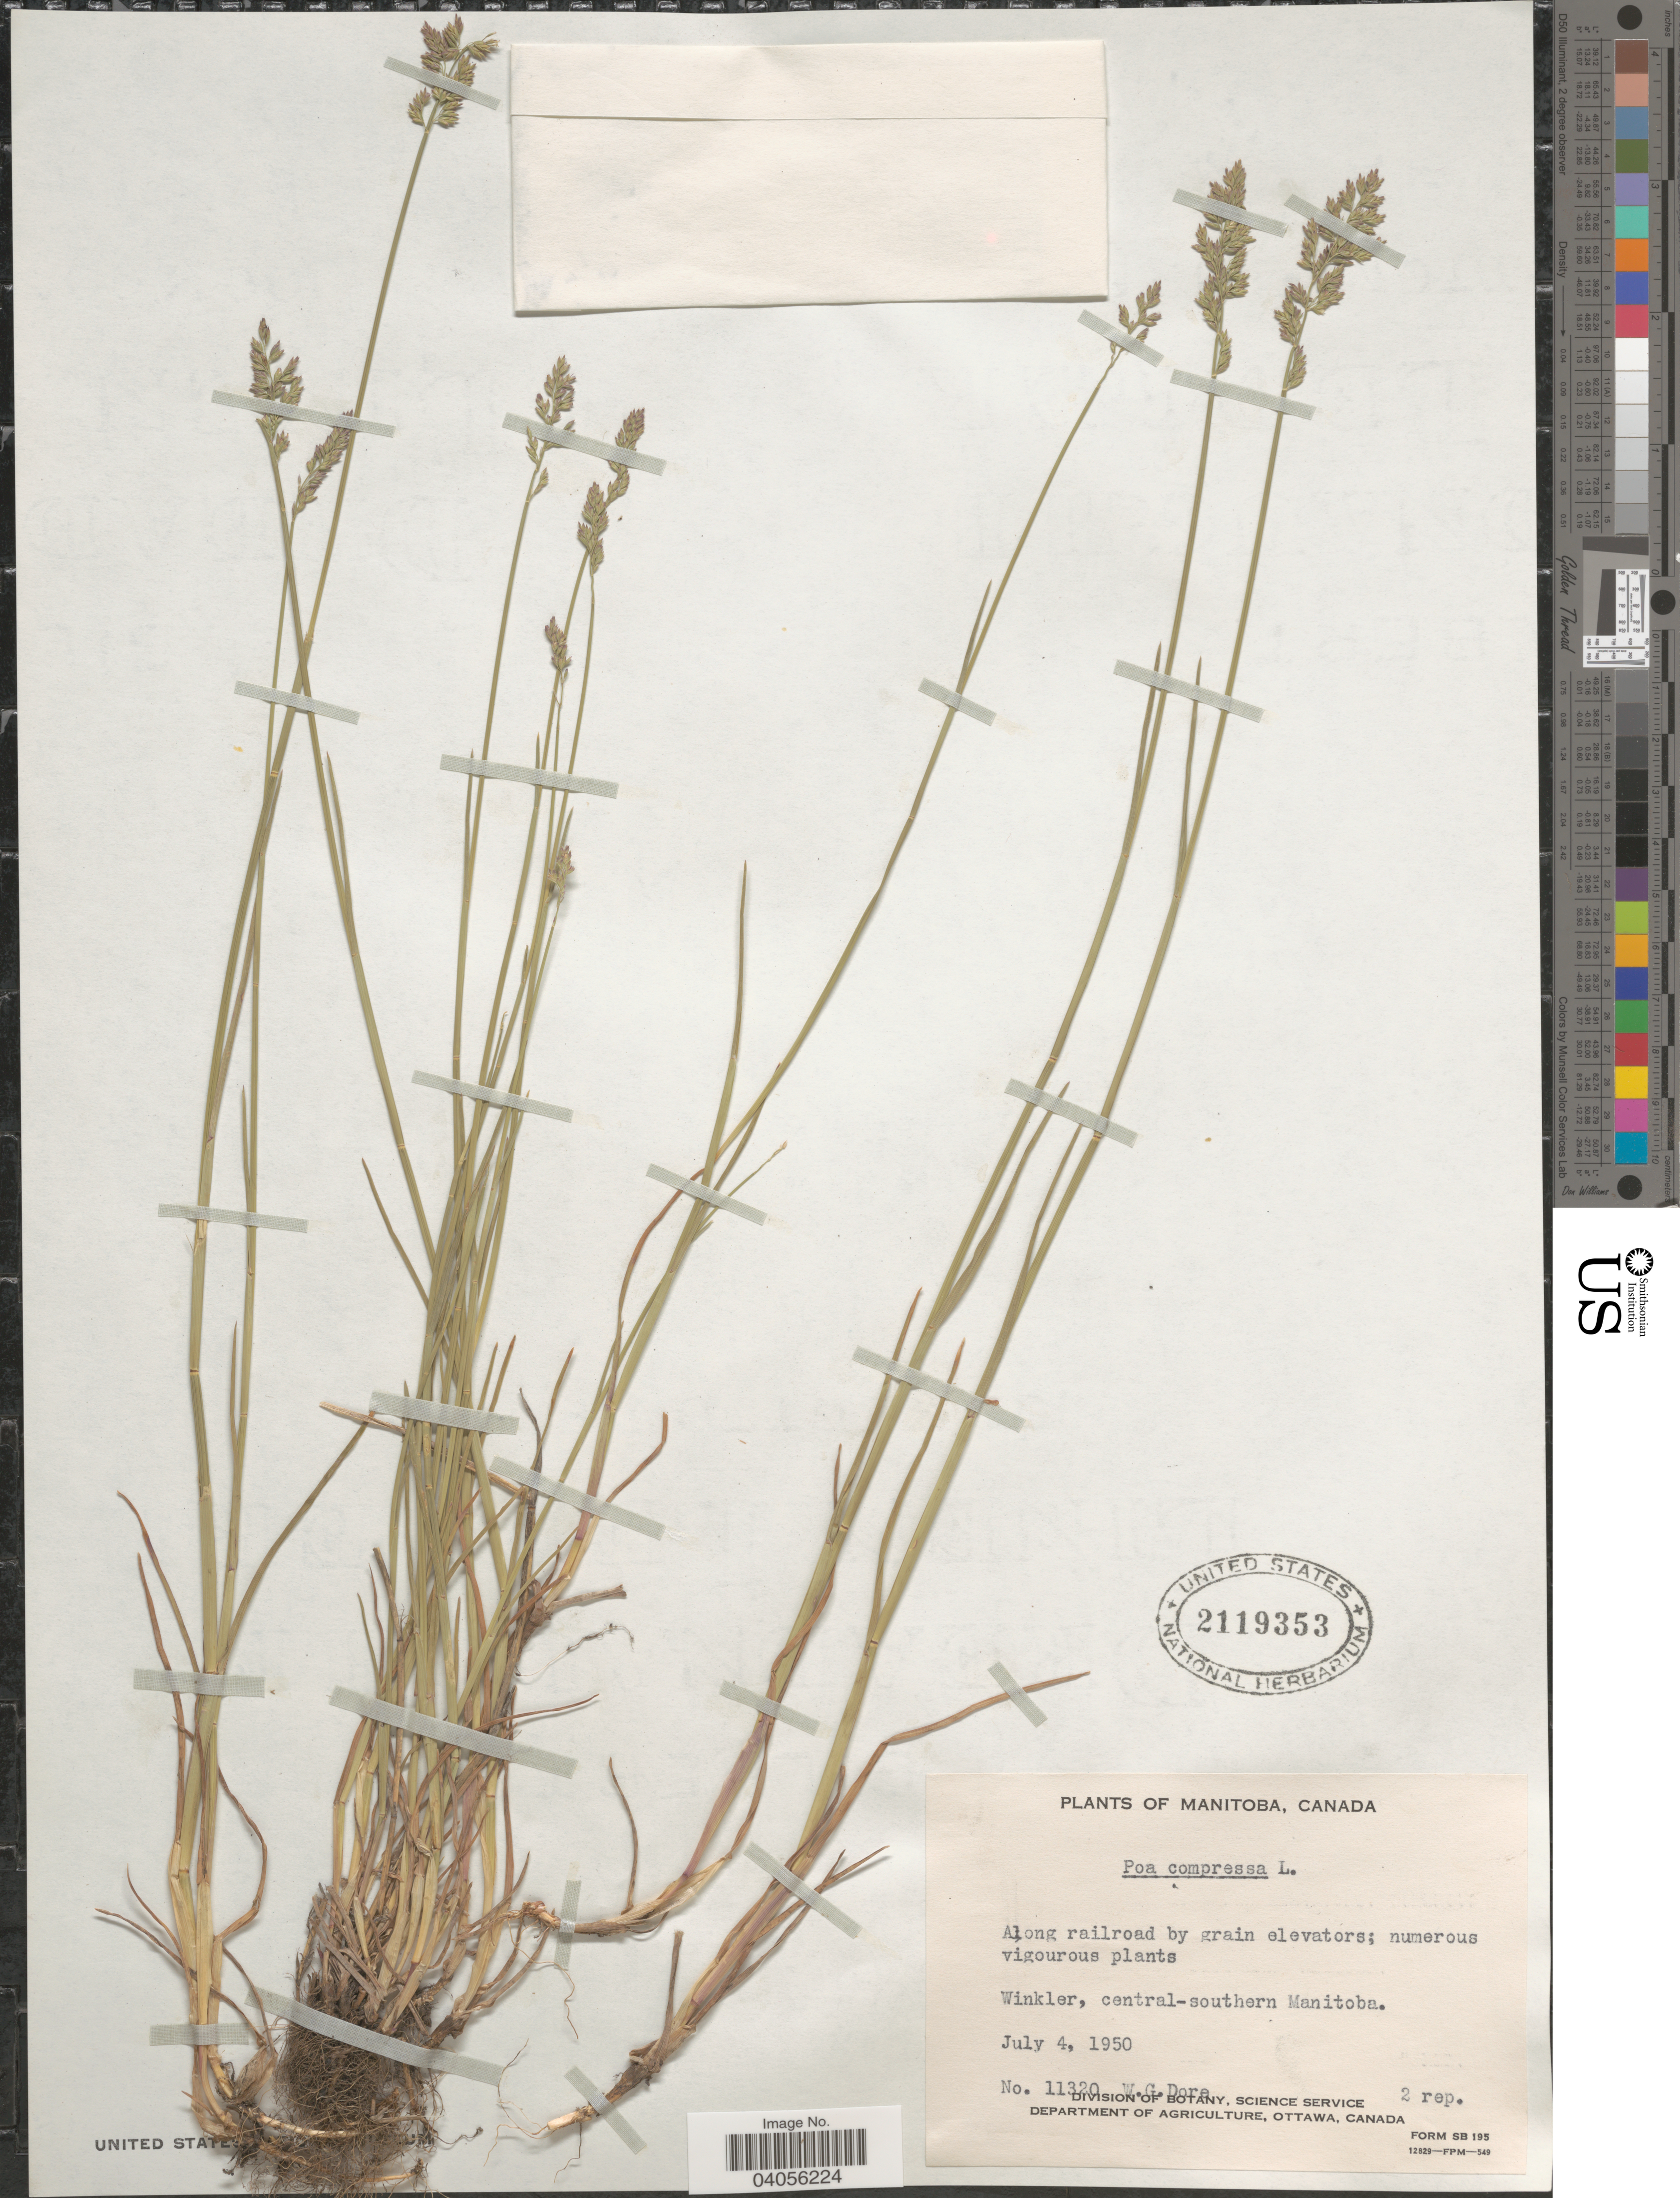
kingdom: Plantae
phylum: Tracheophyta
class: Liliopsida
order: Poales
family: Poaceae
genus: Poa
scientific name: Poa compressa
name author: L.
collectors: W. Dore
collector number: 11320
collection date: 1950-07-04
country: Canada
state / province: Manitoba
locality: Winkler, central-southern Manitoba.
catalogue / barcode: US 2119353